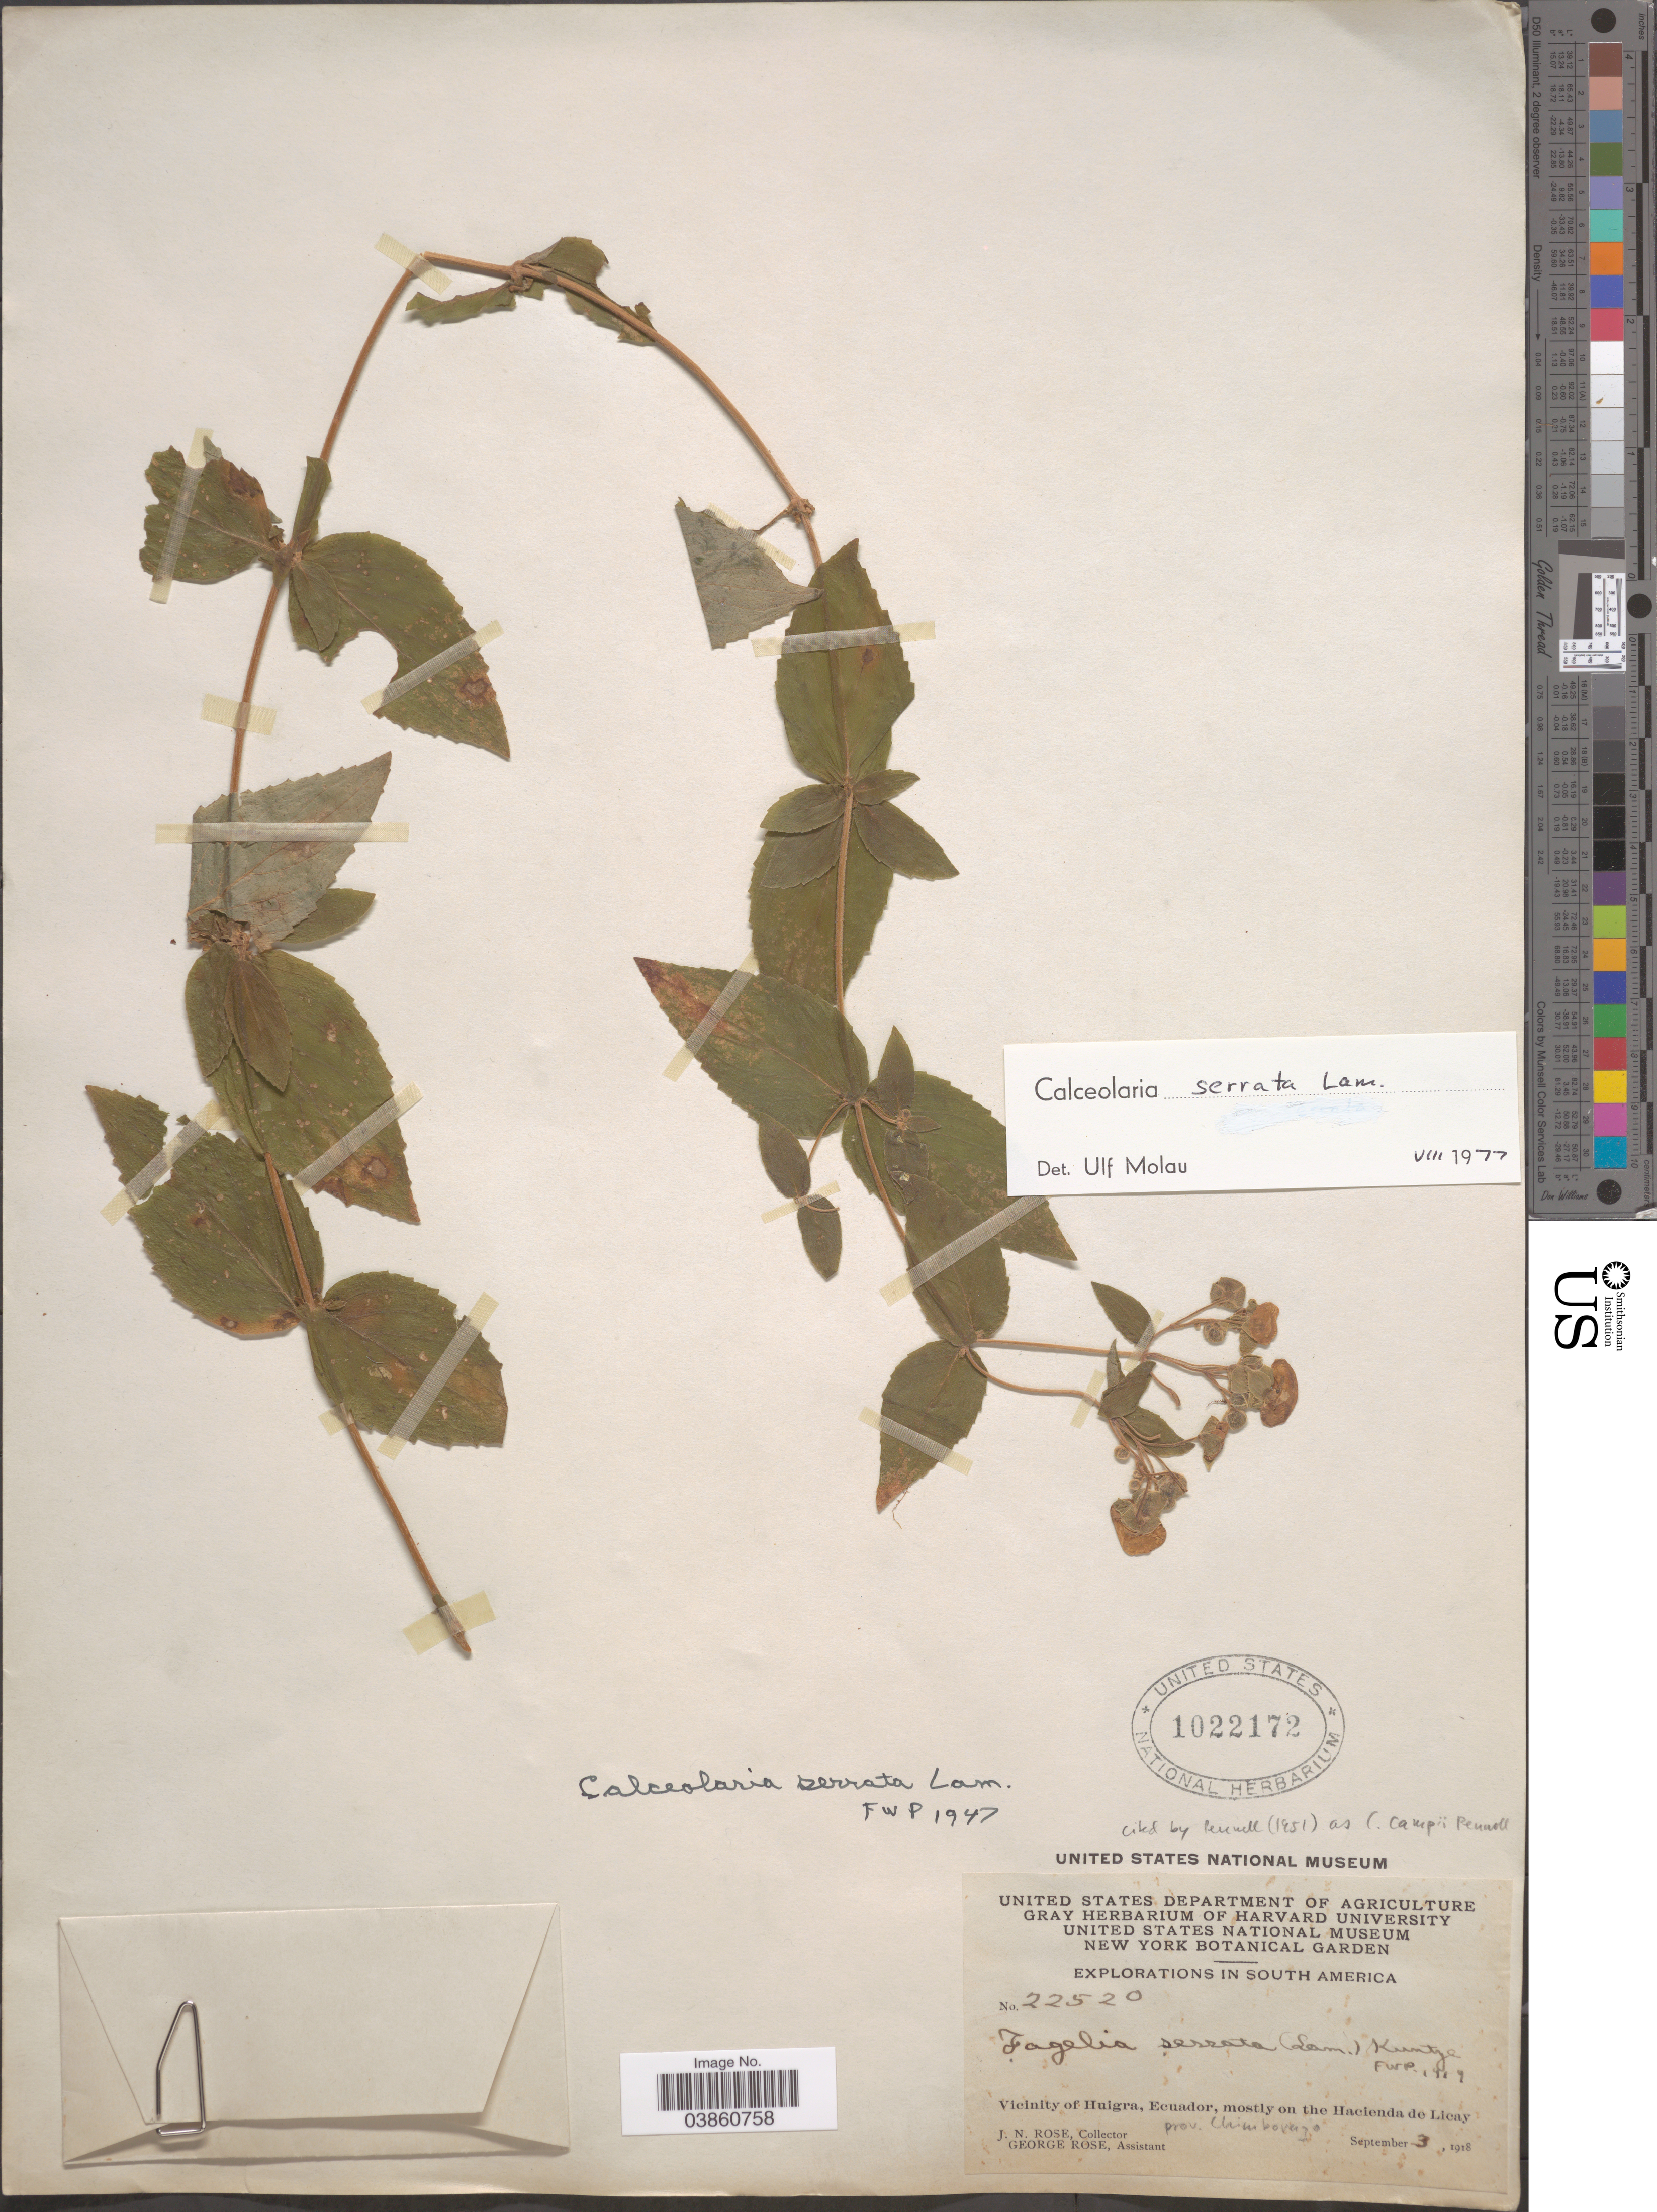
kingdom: Plantae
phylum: Tracheophyta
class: Magnoliopsida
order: Lamiales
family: Calceolariaceae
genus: Calceolaria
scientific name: Calceolaria serrata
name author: Lam.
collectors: J. N. Rose & G. Rose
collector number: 22520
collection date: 1918-09-03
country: Ecuador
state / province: Chimborazo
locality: Vicinity of Huigra, mostly on the Hacienda de Licay.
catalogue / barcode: US 1022172